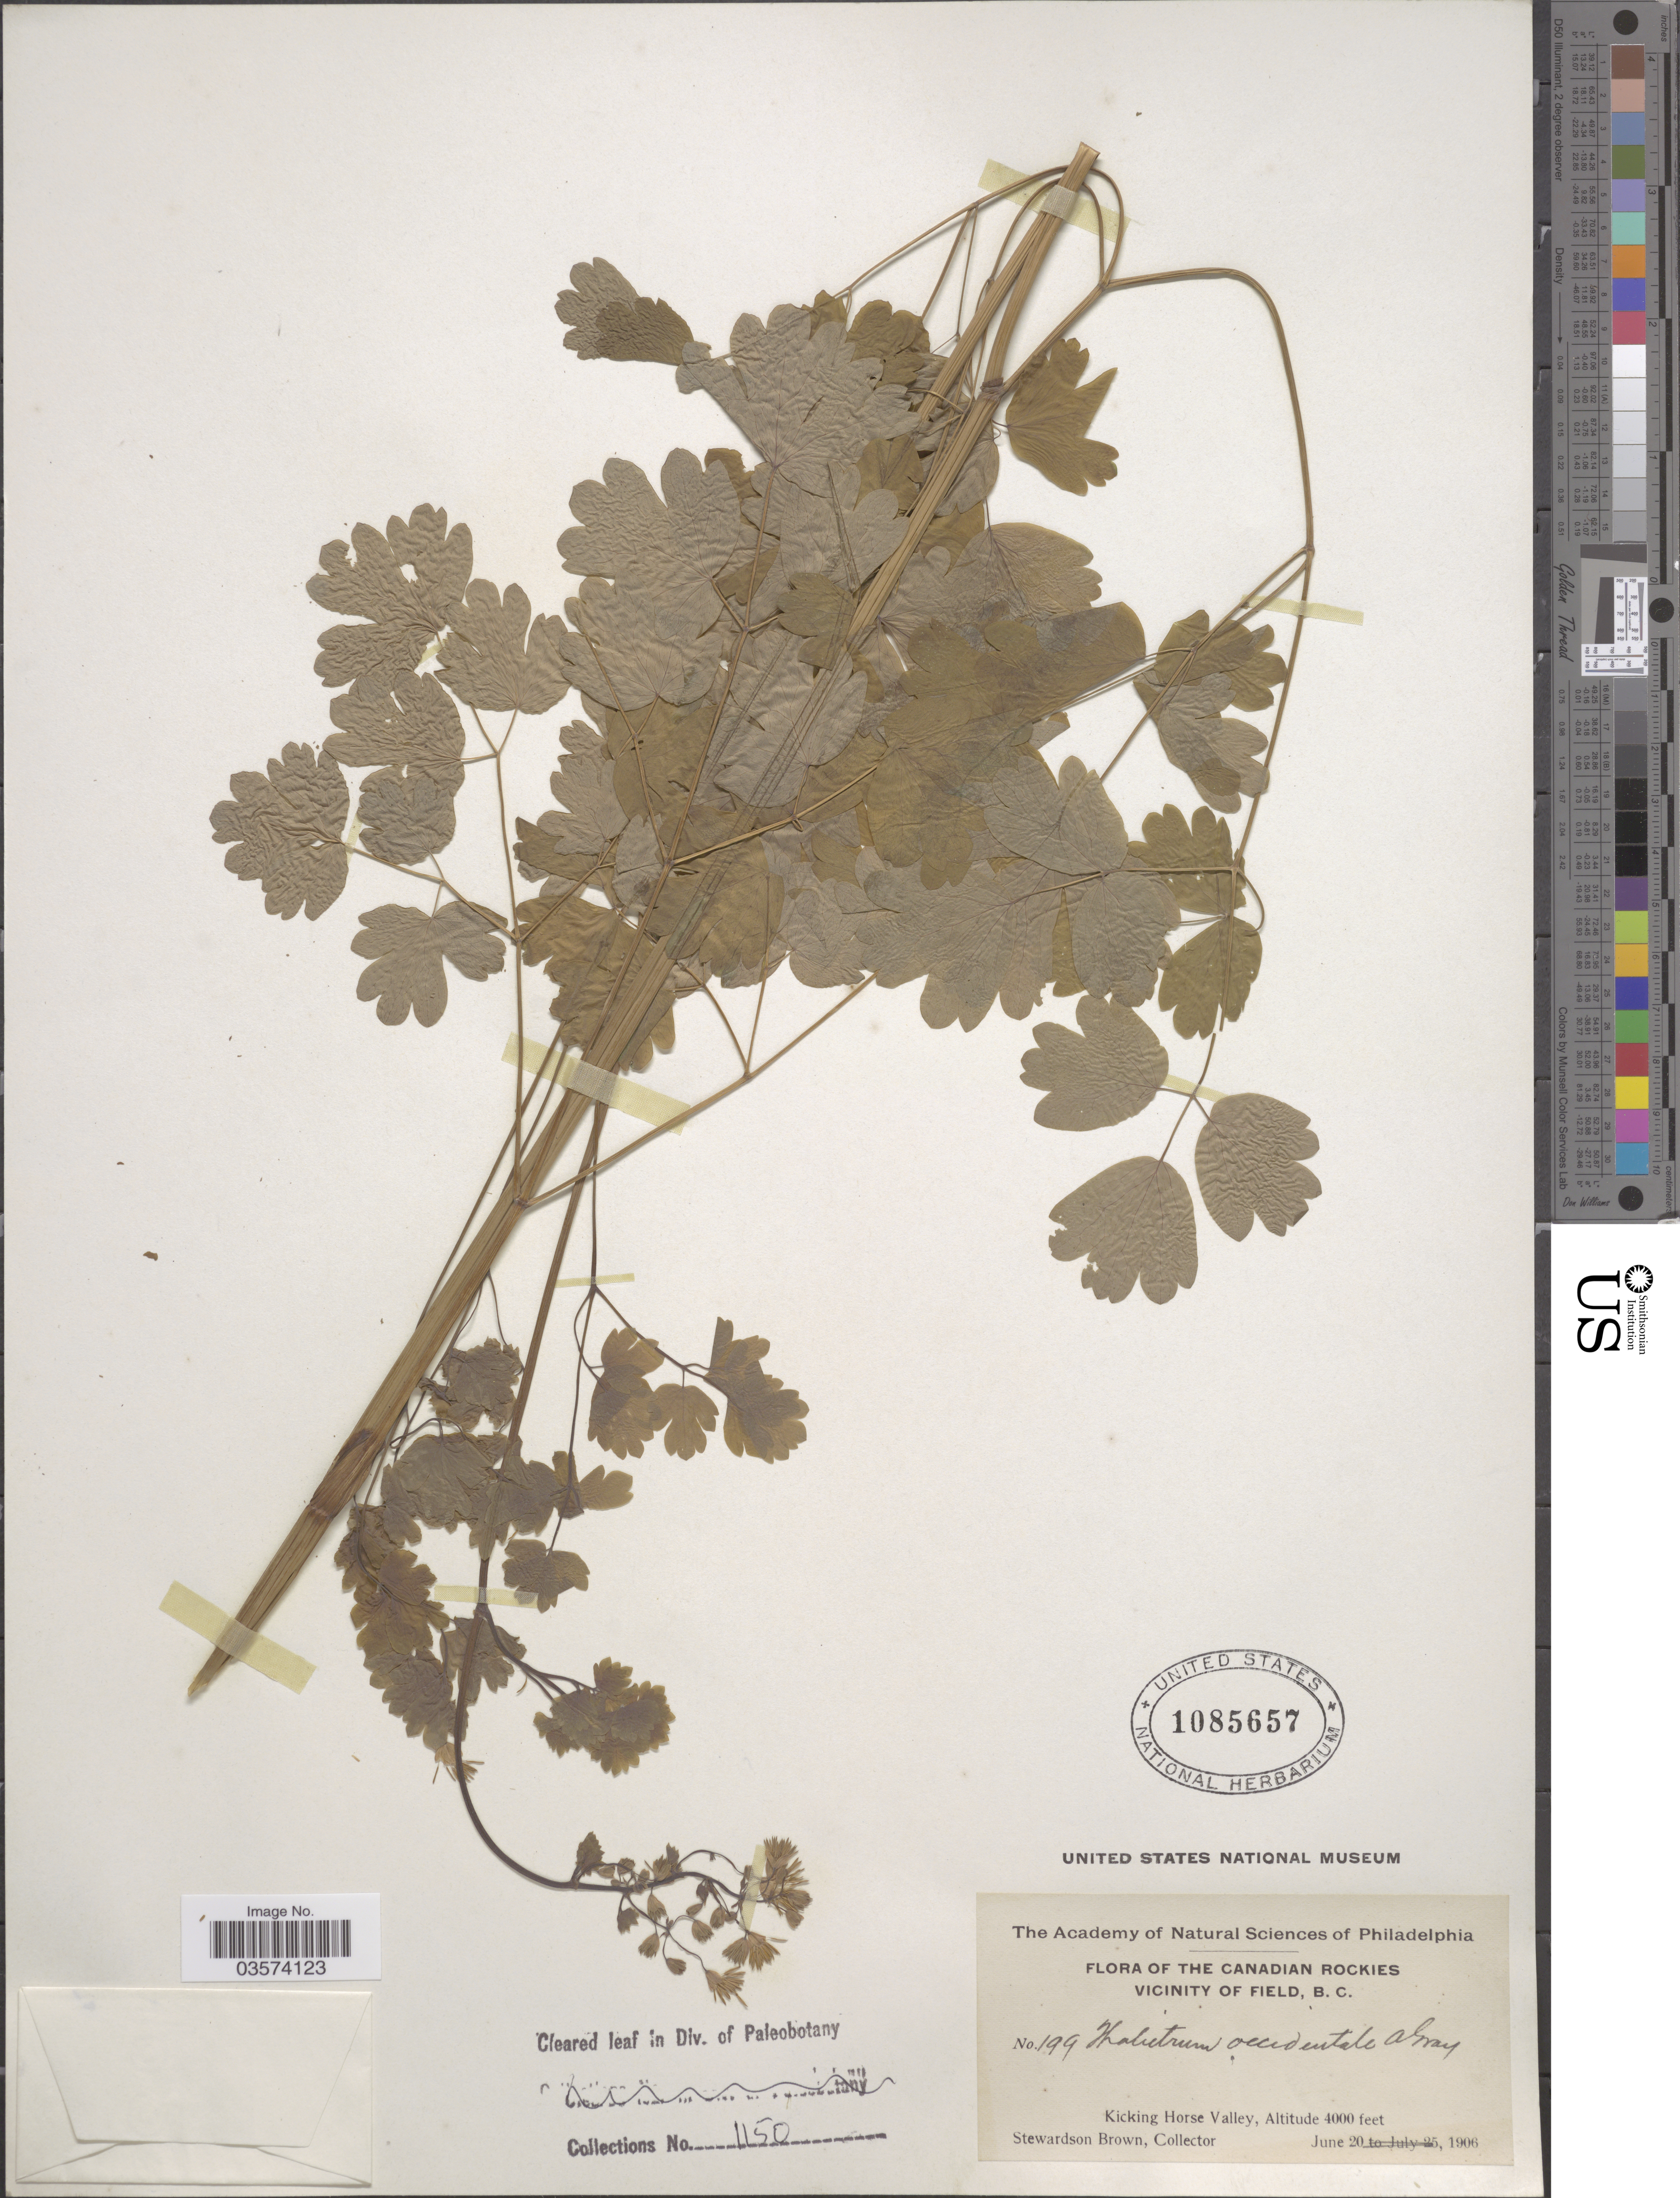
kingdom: Plantae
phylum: Tracheophyta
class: Magnoliopsida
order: Ranunculales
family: Ranunculaceae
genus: Thalictrum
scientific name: Thalictrum occidentale var. macounii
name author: B. Boivin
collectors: S. Brown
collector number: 199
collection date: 1906-06-20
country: Canada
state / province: British Columbia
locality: The Canadian Rockies. Vicinity of Field. Kicking Horse Valley.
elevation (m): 1219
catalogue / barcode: US 1085657